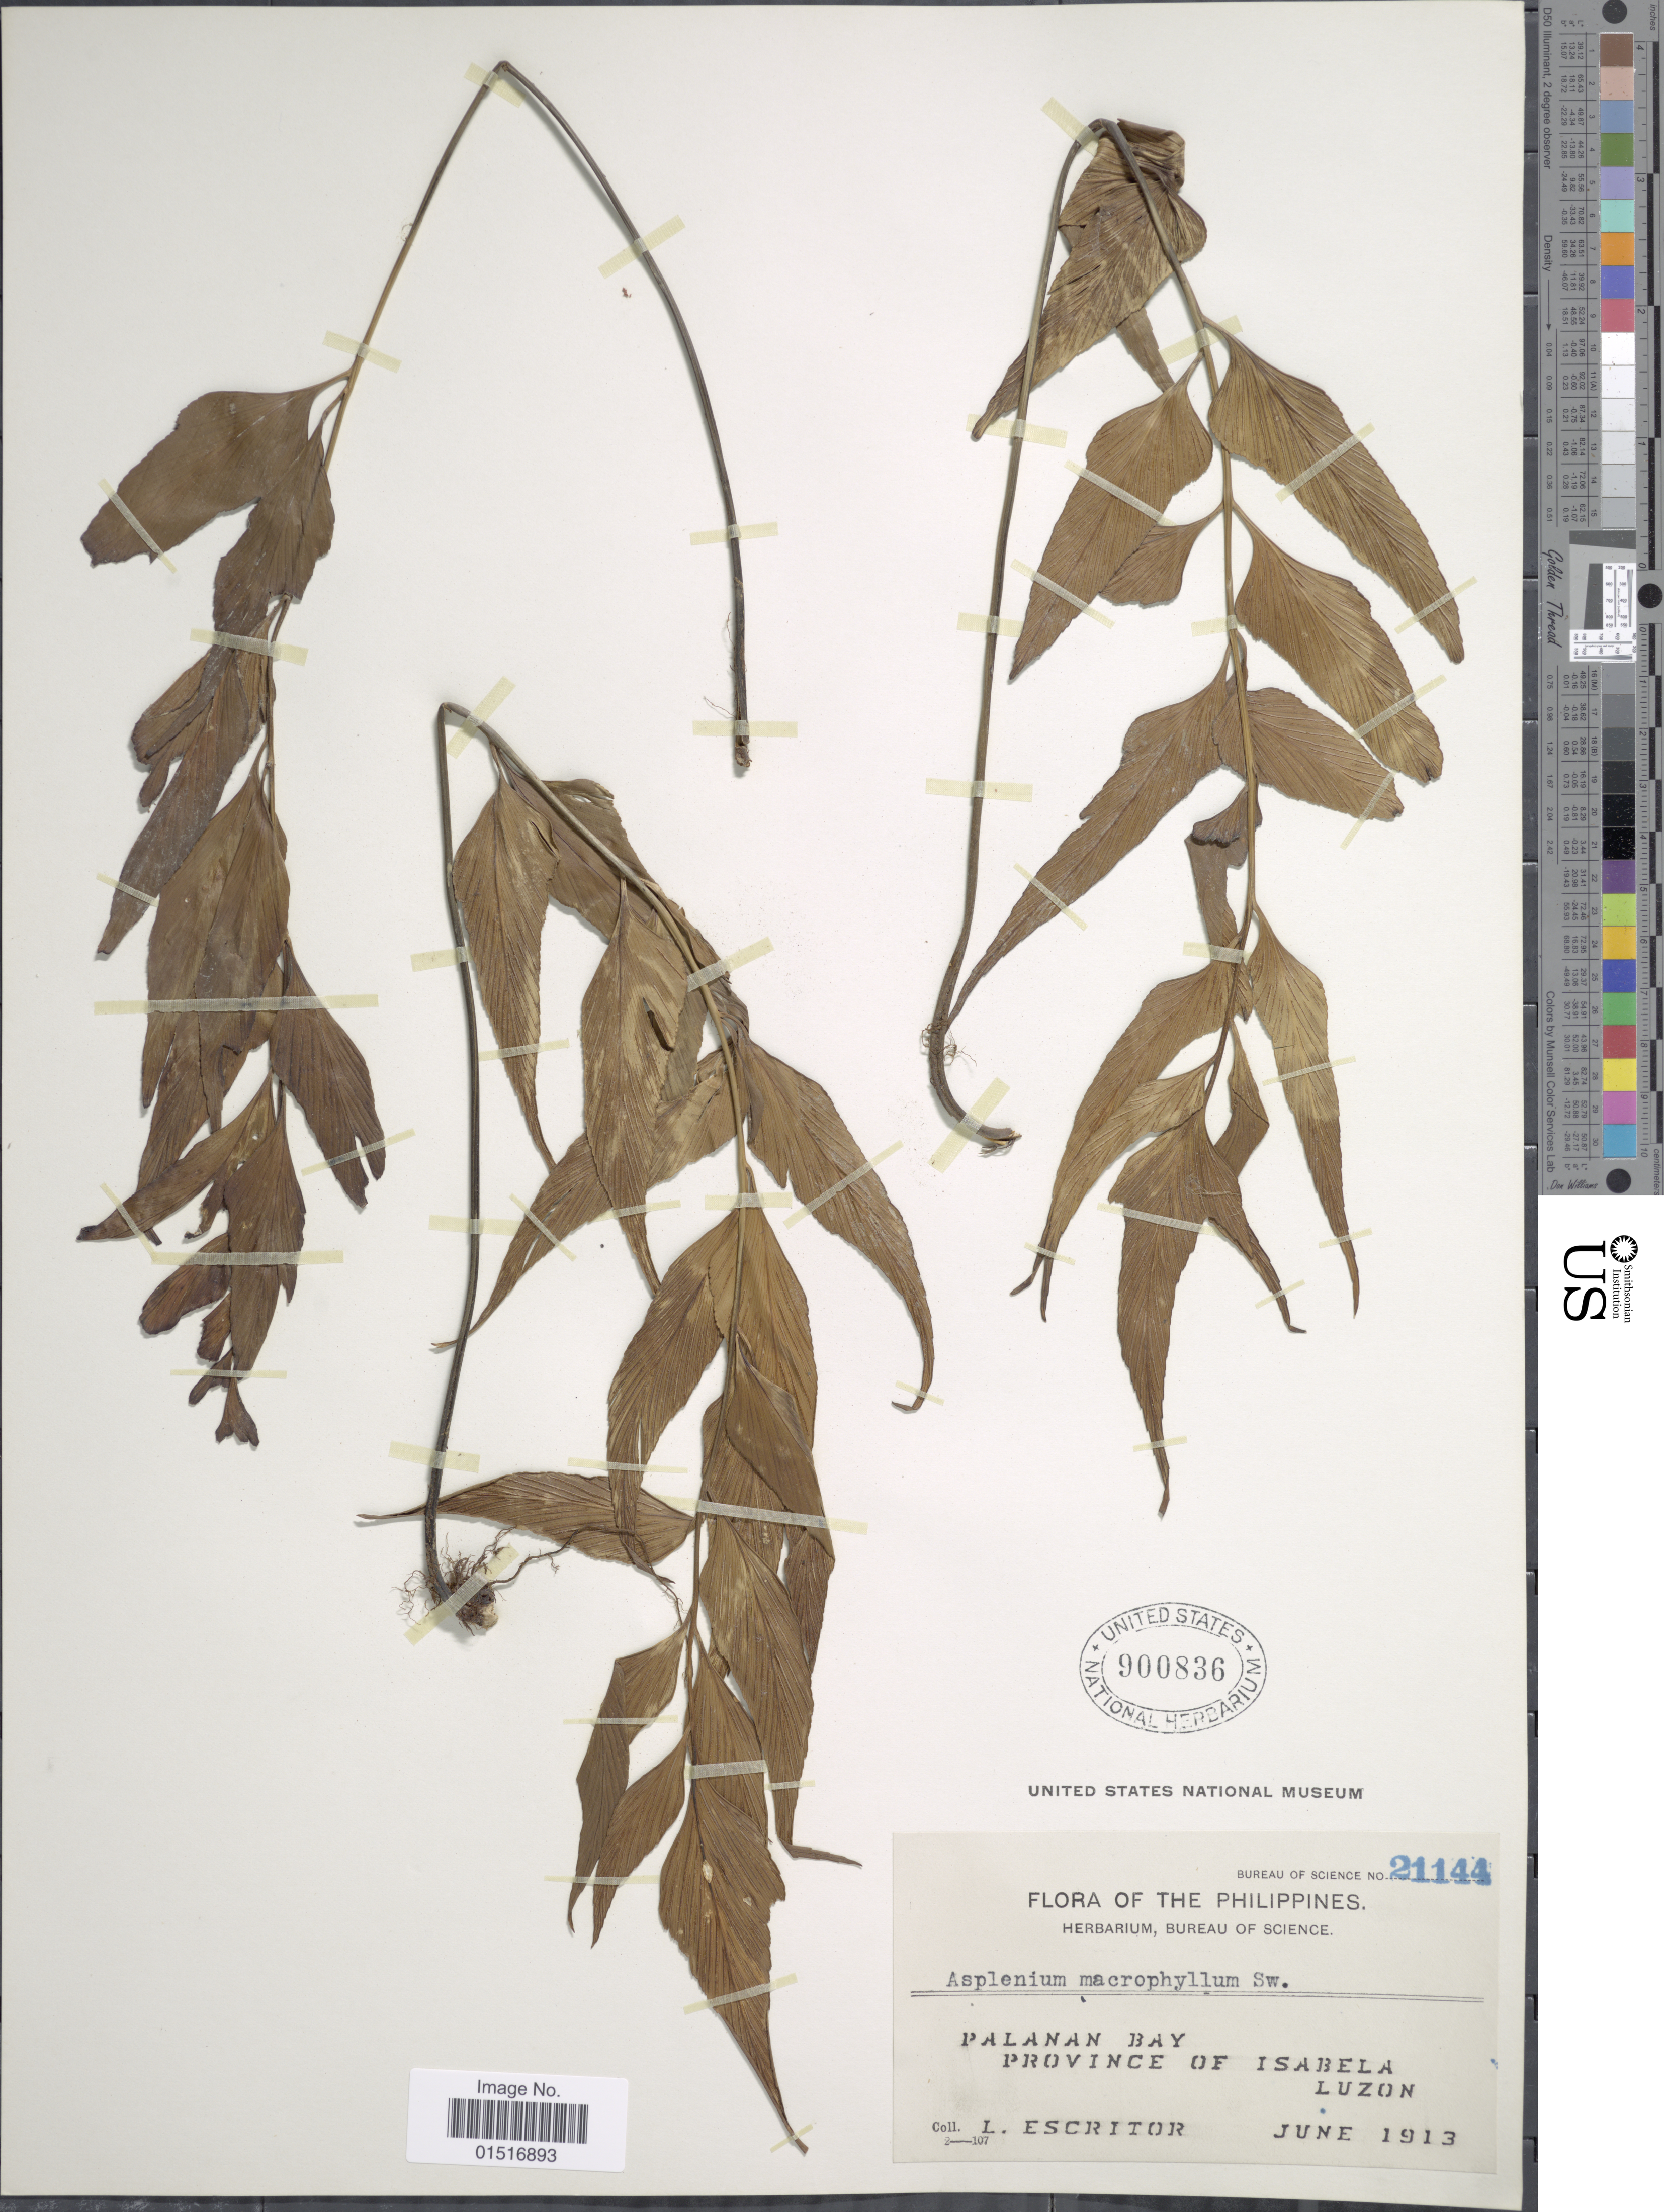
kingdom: Plantae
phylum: Tracheophyta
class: Polypodiopsida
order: Polypodiales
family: Aspleniaceae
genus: Asplenium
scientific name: Asplenium polyodon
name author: G. Forst.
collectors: L. Escritor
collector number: Bureau of Science 21144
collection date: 1913-06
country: Philippines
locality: Palanan Bay. Province of Isabela. Luzon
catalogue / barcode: US 900836